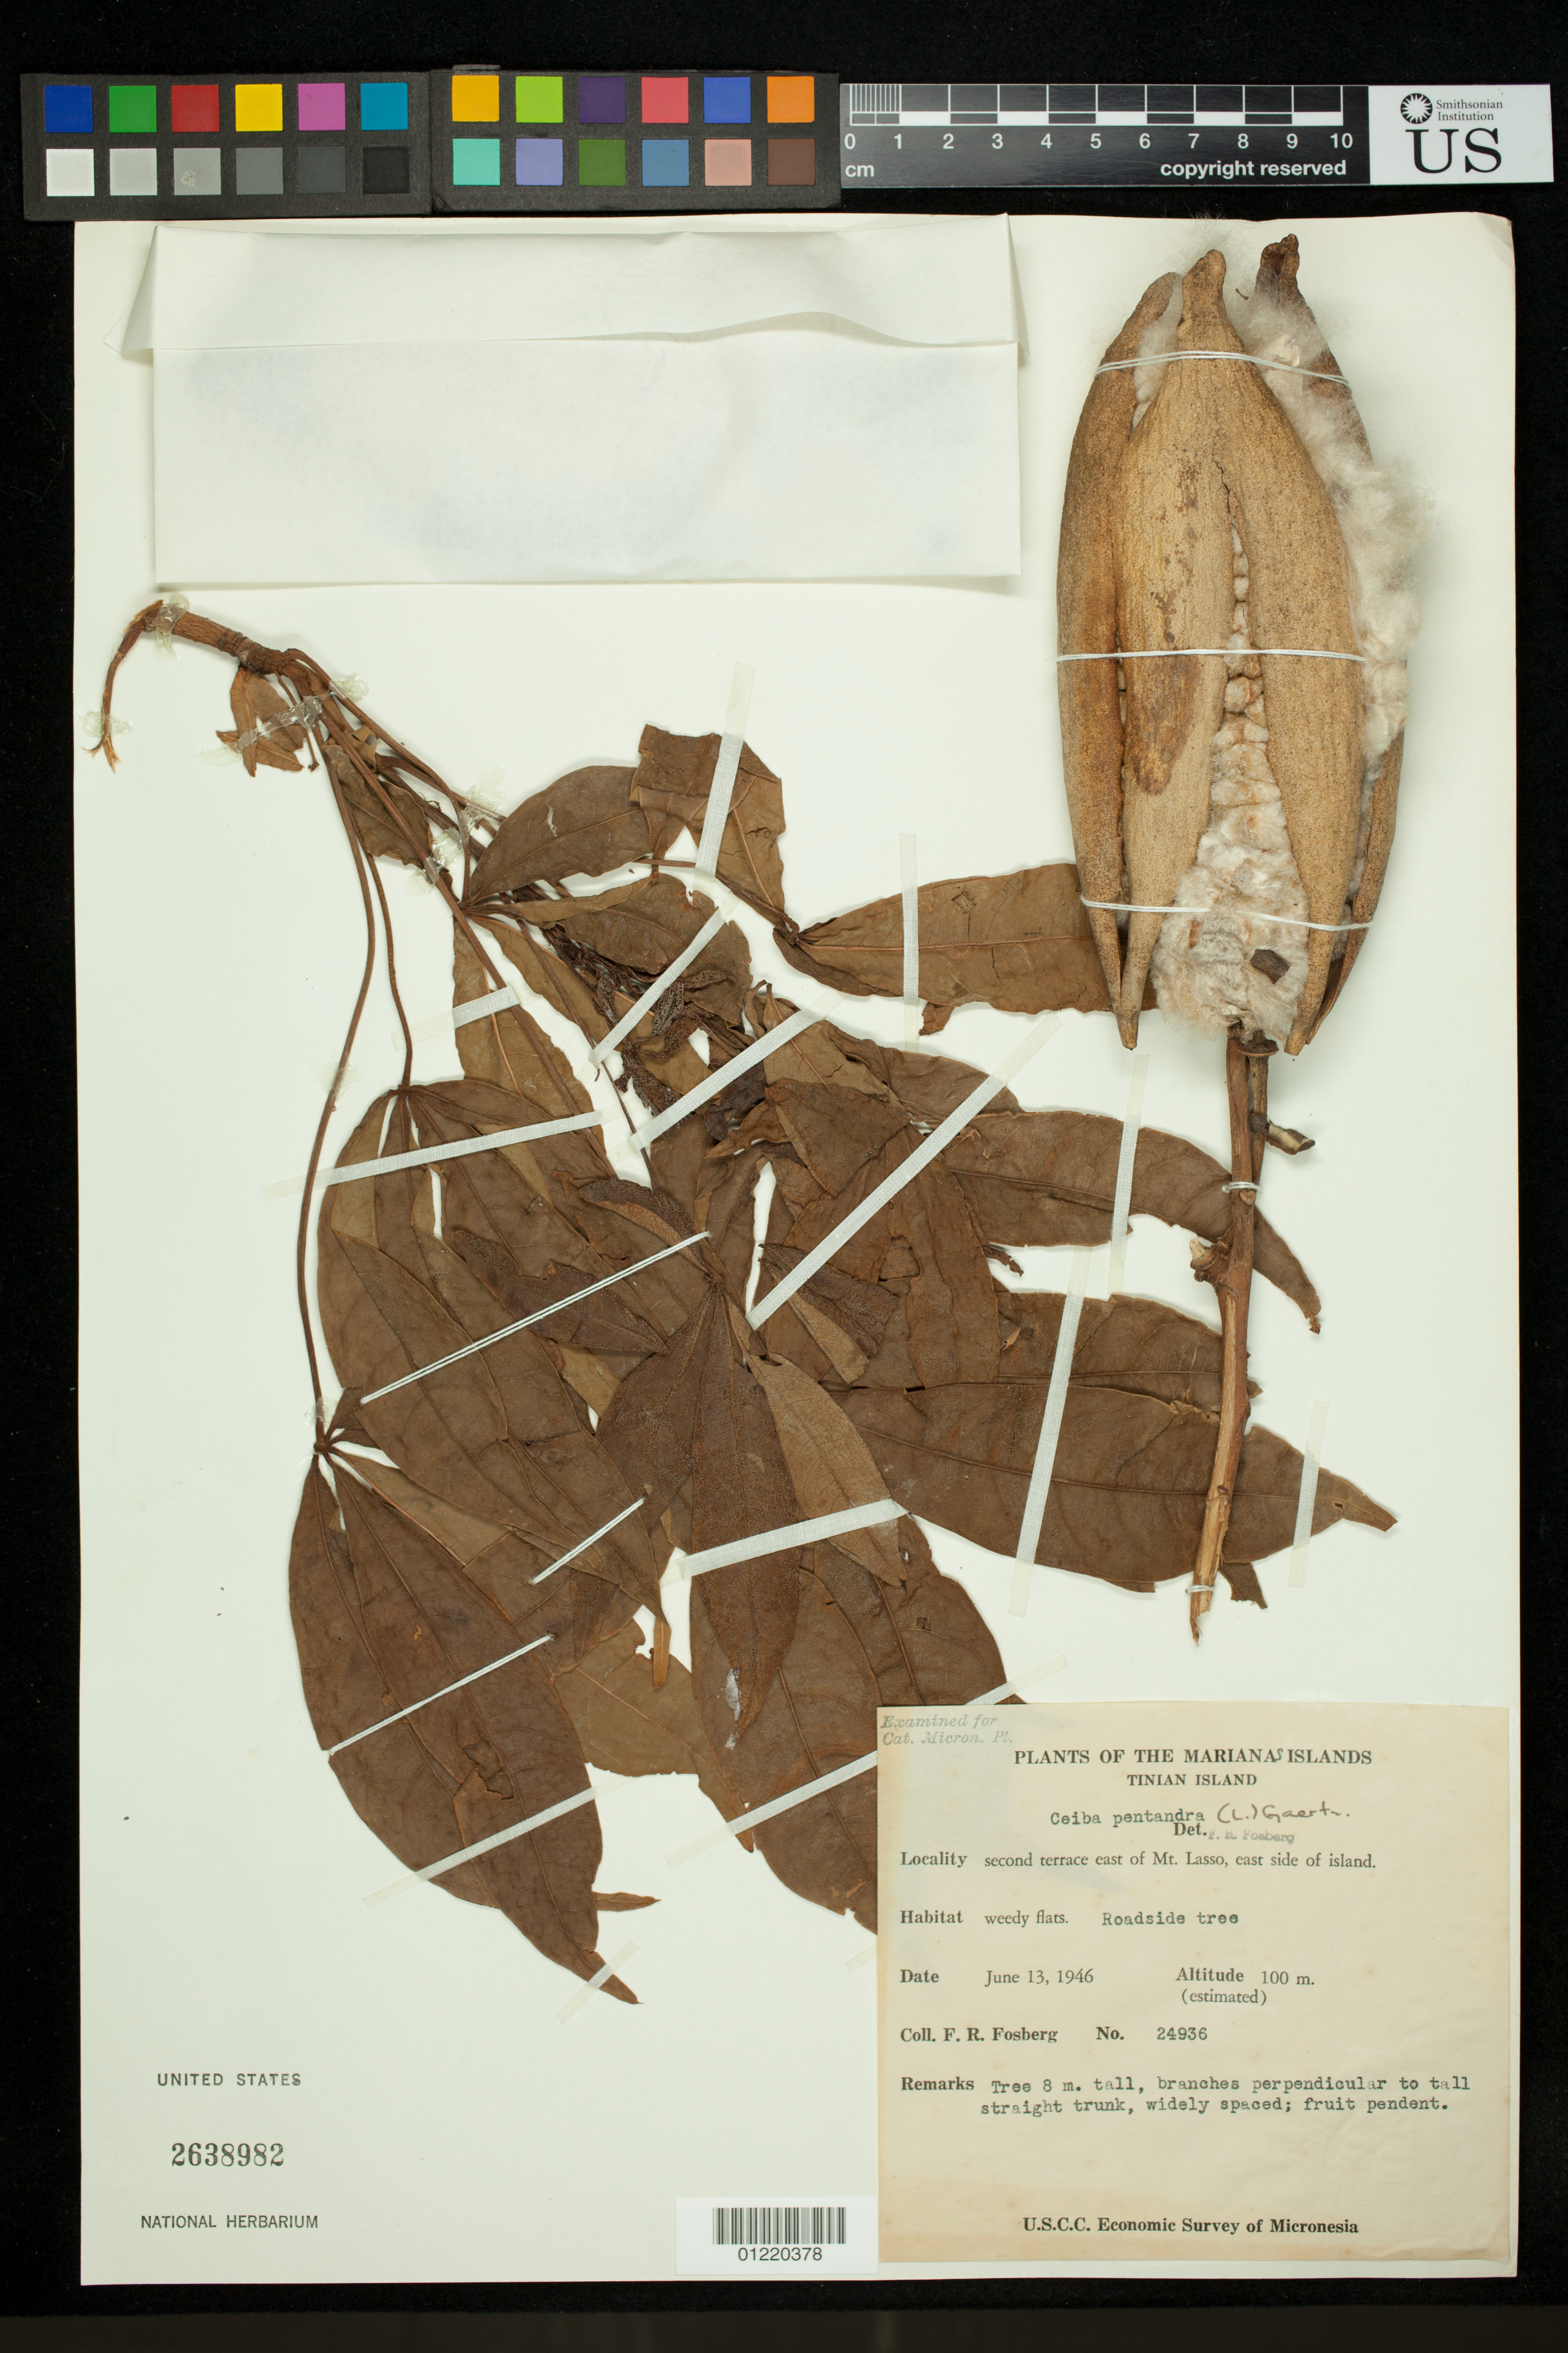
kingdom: Plantae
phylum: Tracheophyta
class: Magnoliopsida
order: Malvales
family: Malvaceae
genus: Ceiba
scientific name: Ceiba pentandra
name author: (L.) Gaertn.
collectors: F. R. Fosberg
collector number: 24936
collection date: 1946-06-13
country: Northern Mariana Islands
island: Tinian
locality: second terrace east of Mt. Lasso, east side of island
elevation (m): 100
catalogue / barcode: US 2638982